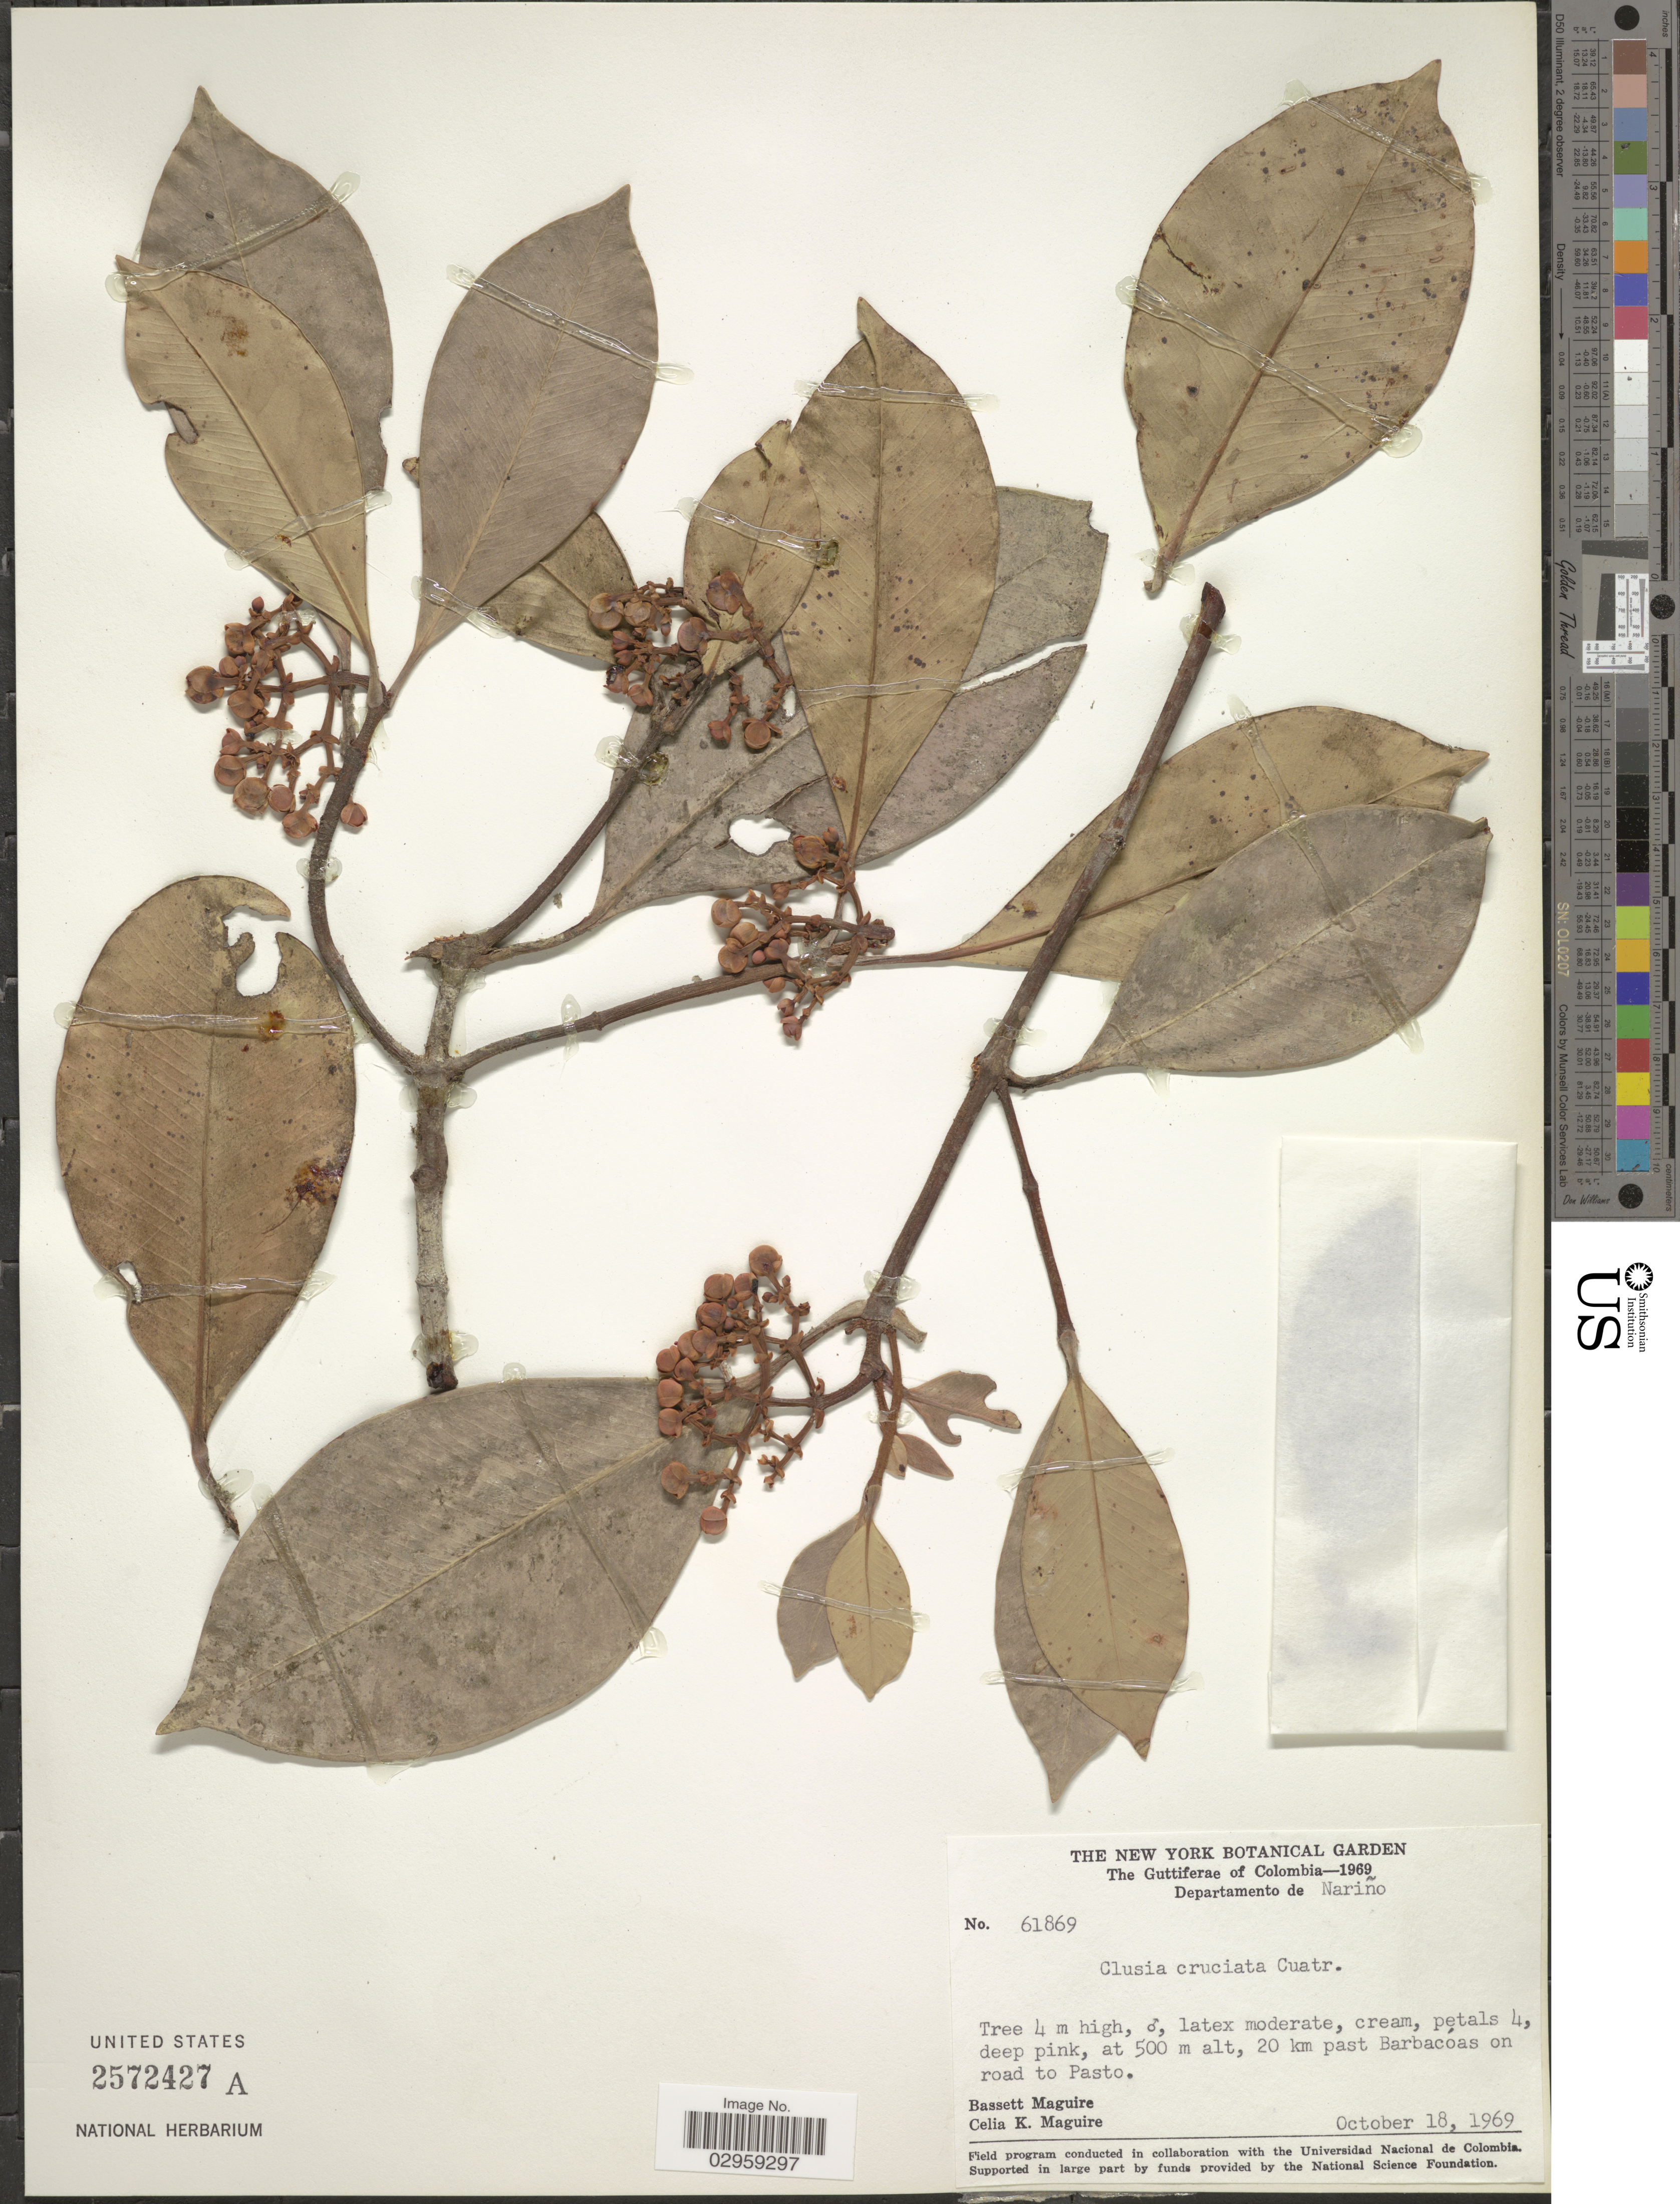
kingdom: Plantae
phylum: Tracheophyta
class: Magnoliopsida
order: Malpighiales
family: Clusiaceae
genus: Clusia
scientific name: Clusia cruciata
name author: Cuatrec.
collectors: B. Maguire & C. K. Maguire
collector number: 61869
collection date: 1969-10-18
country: Colombia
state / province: Nariño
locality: The Guttiferae of Colombia. Departamento de Nariño. 20 km past Barbacóas on road to Pasto.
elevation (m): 500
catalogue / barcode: US 2572427A